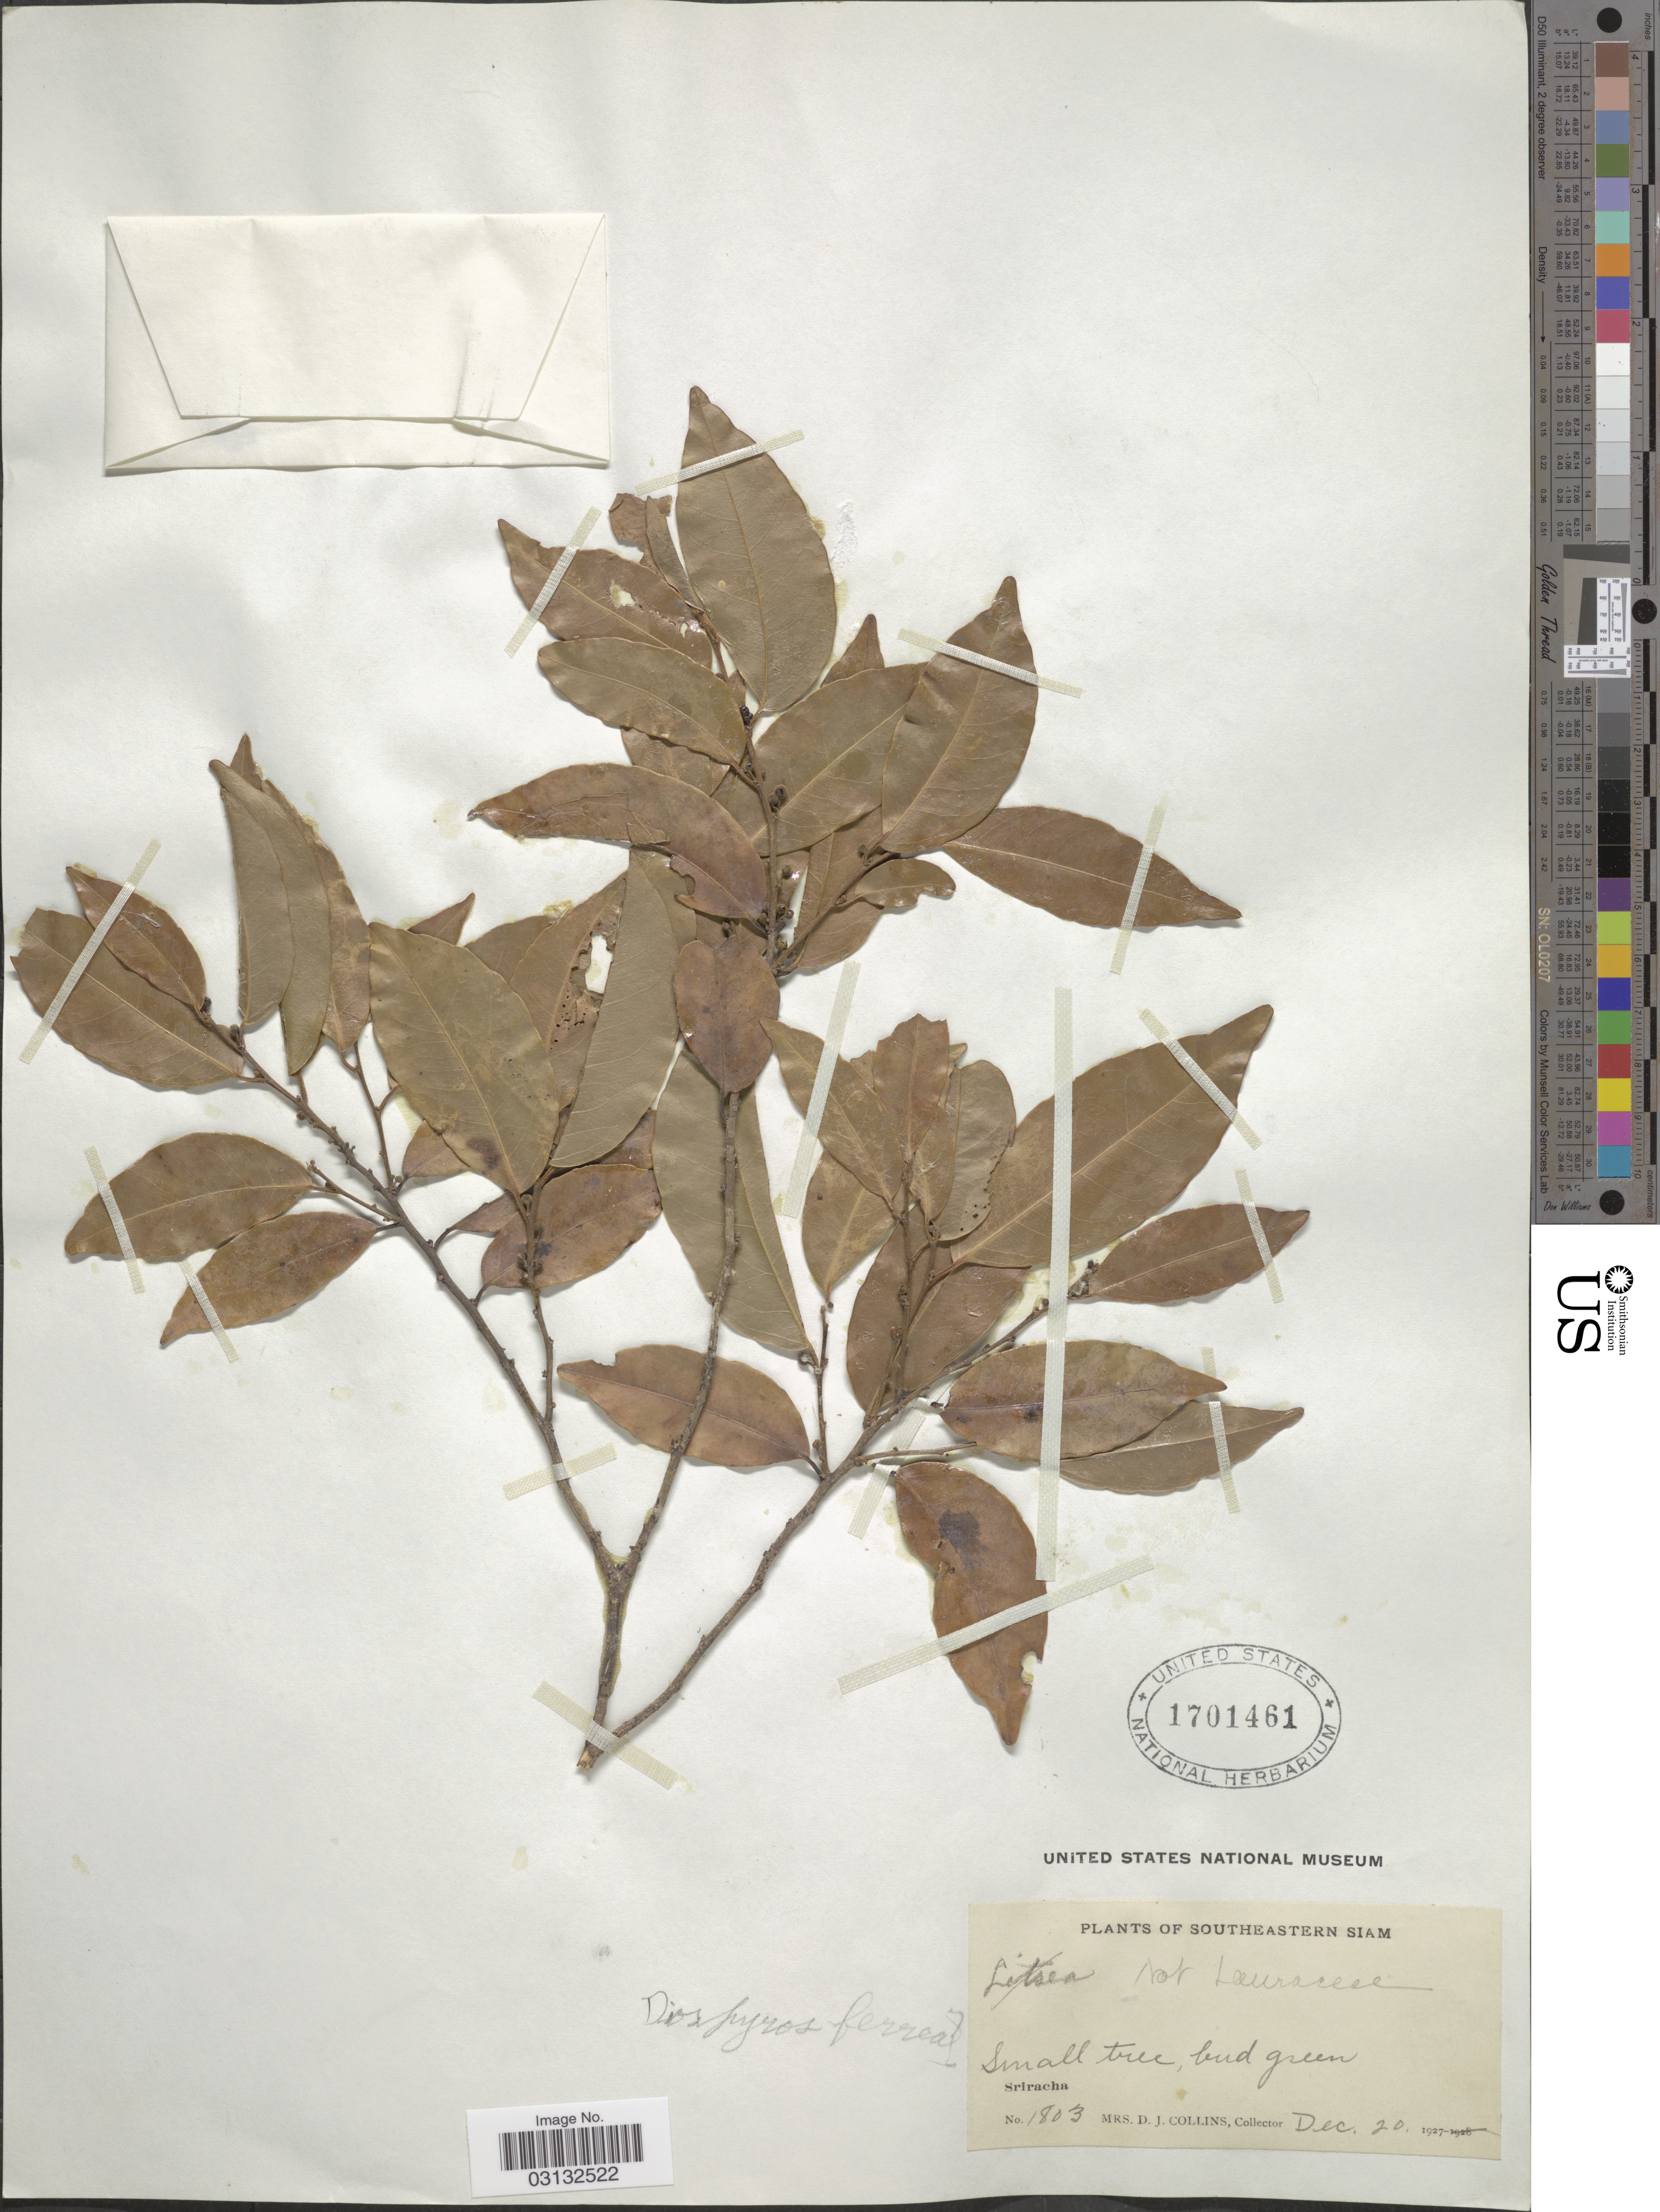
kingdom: Plantae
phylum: Tracheophyta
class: Magnoliopsida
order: Ericales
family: Ebenaceae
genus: Diospyros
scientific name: Diospyros sp.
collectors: Mrs. D. J. Collins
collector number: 1803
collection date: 1927-12-20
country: Thailand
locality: Southeastern Siam. Sriracha.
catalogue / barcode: US 1701461